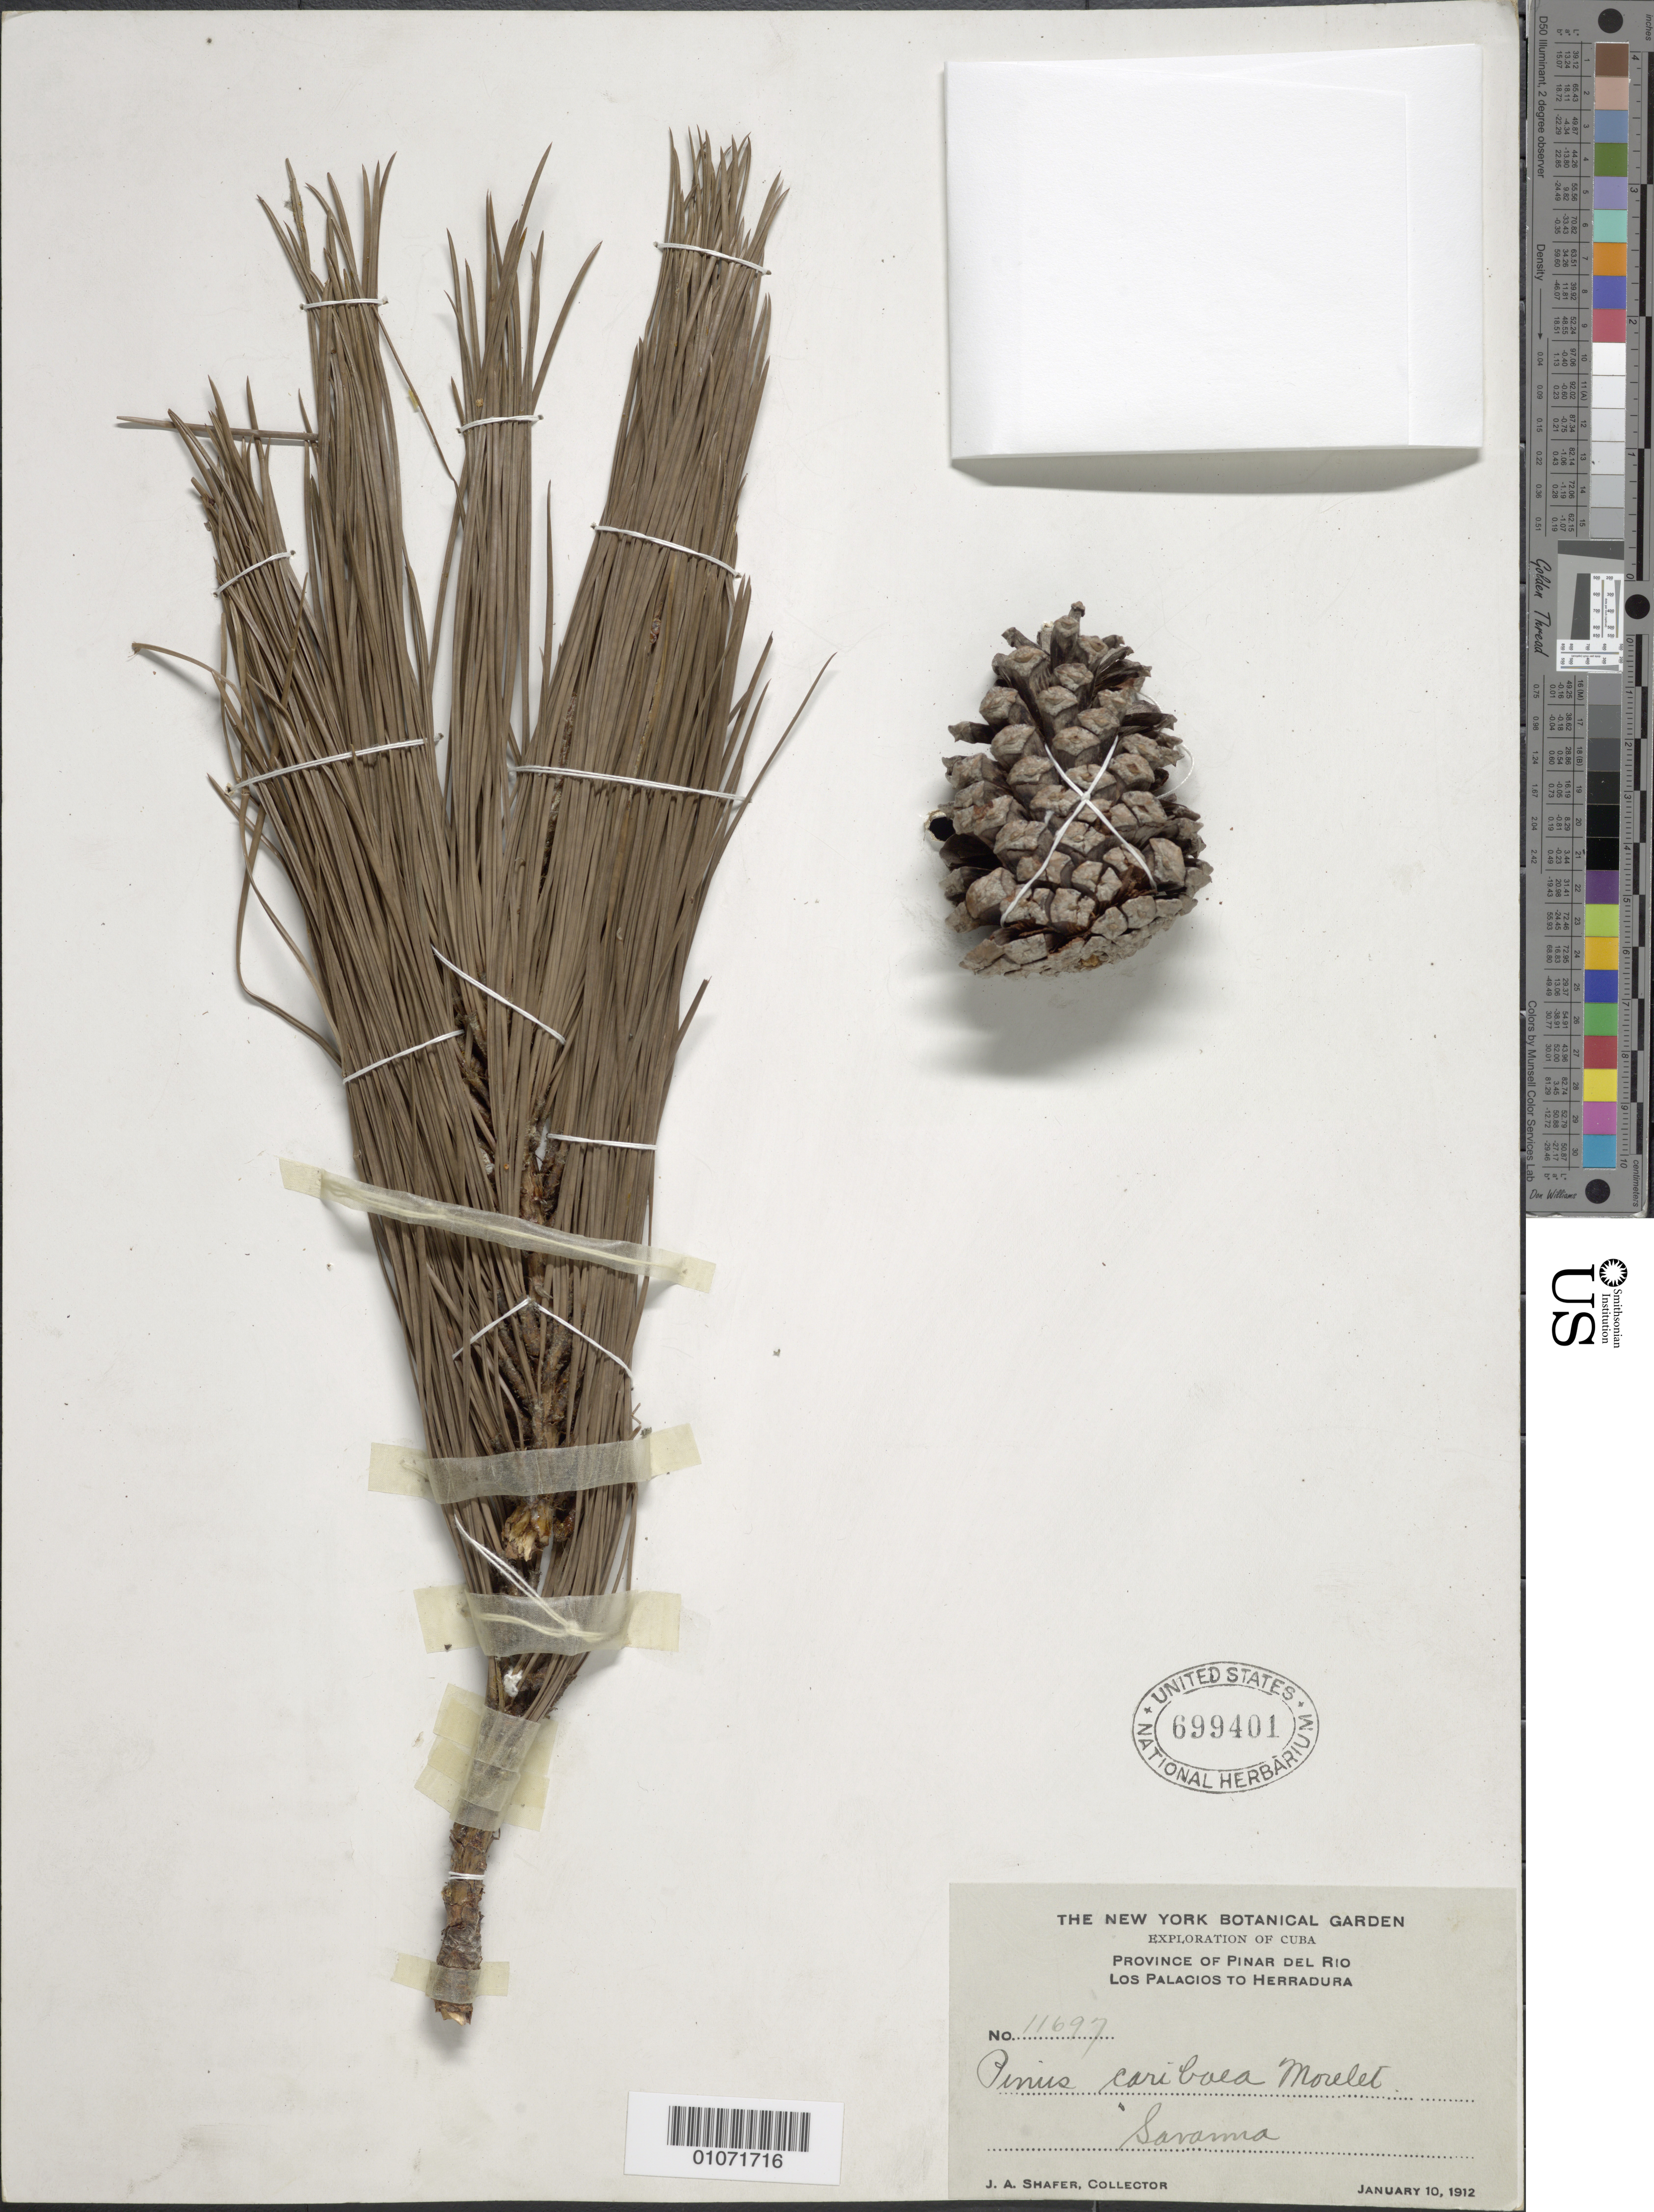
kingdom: Plantae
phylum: Tracheophyta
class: Pinopsida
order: Pinales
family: Pinaceae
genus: Pinus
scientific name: Pinus caribaea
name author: Morelet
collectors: J. A. Shafer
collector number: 11697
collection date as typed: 10 Jan 1912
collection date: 1912-01-10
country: Cuba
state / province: Pinar del Rio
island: Cuba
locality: Savanna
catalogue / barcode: US 699401